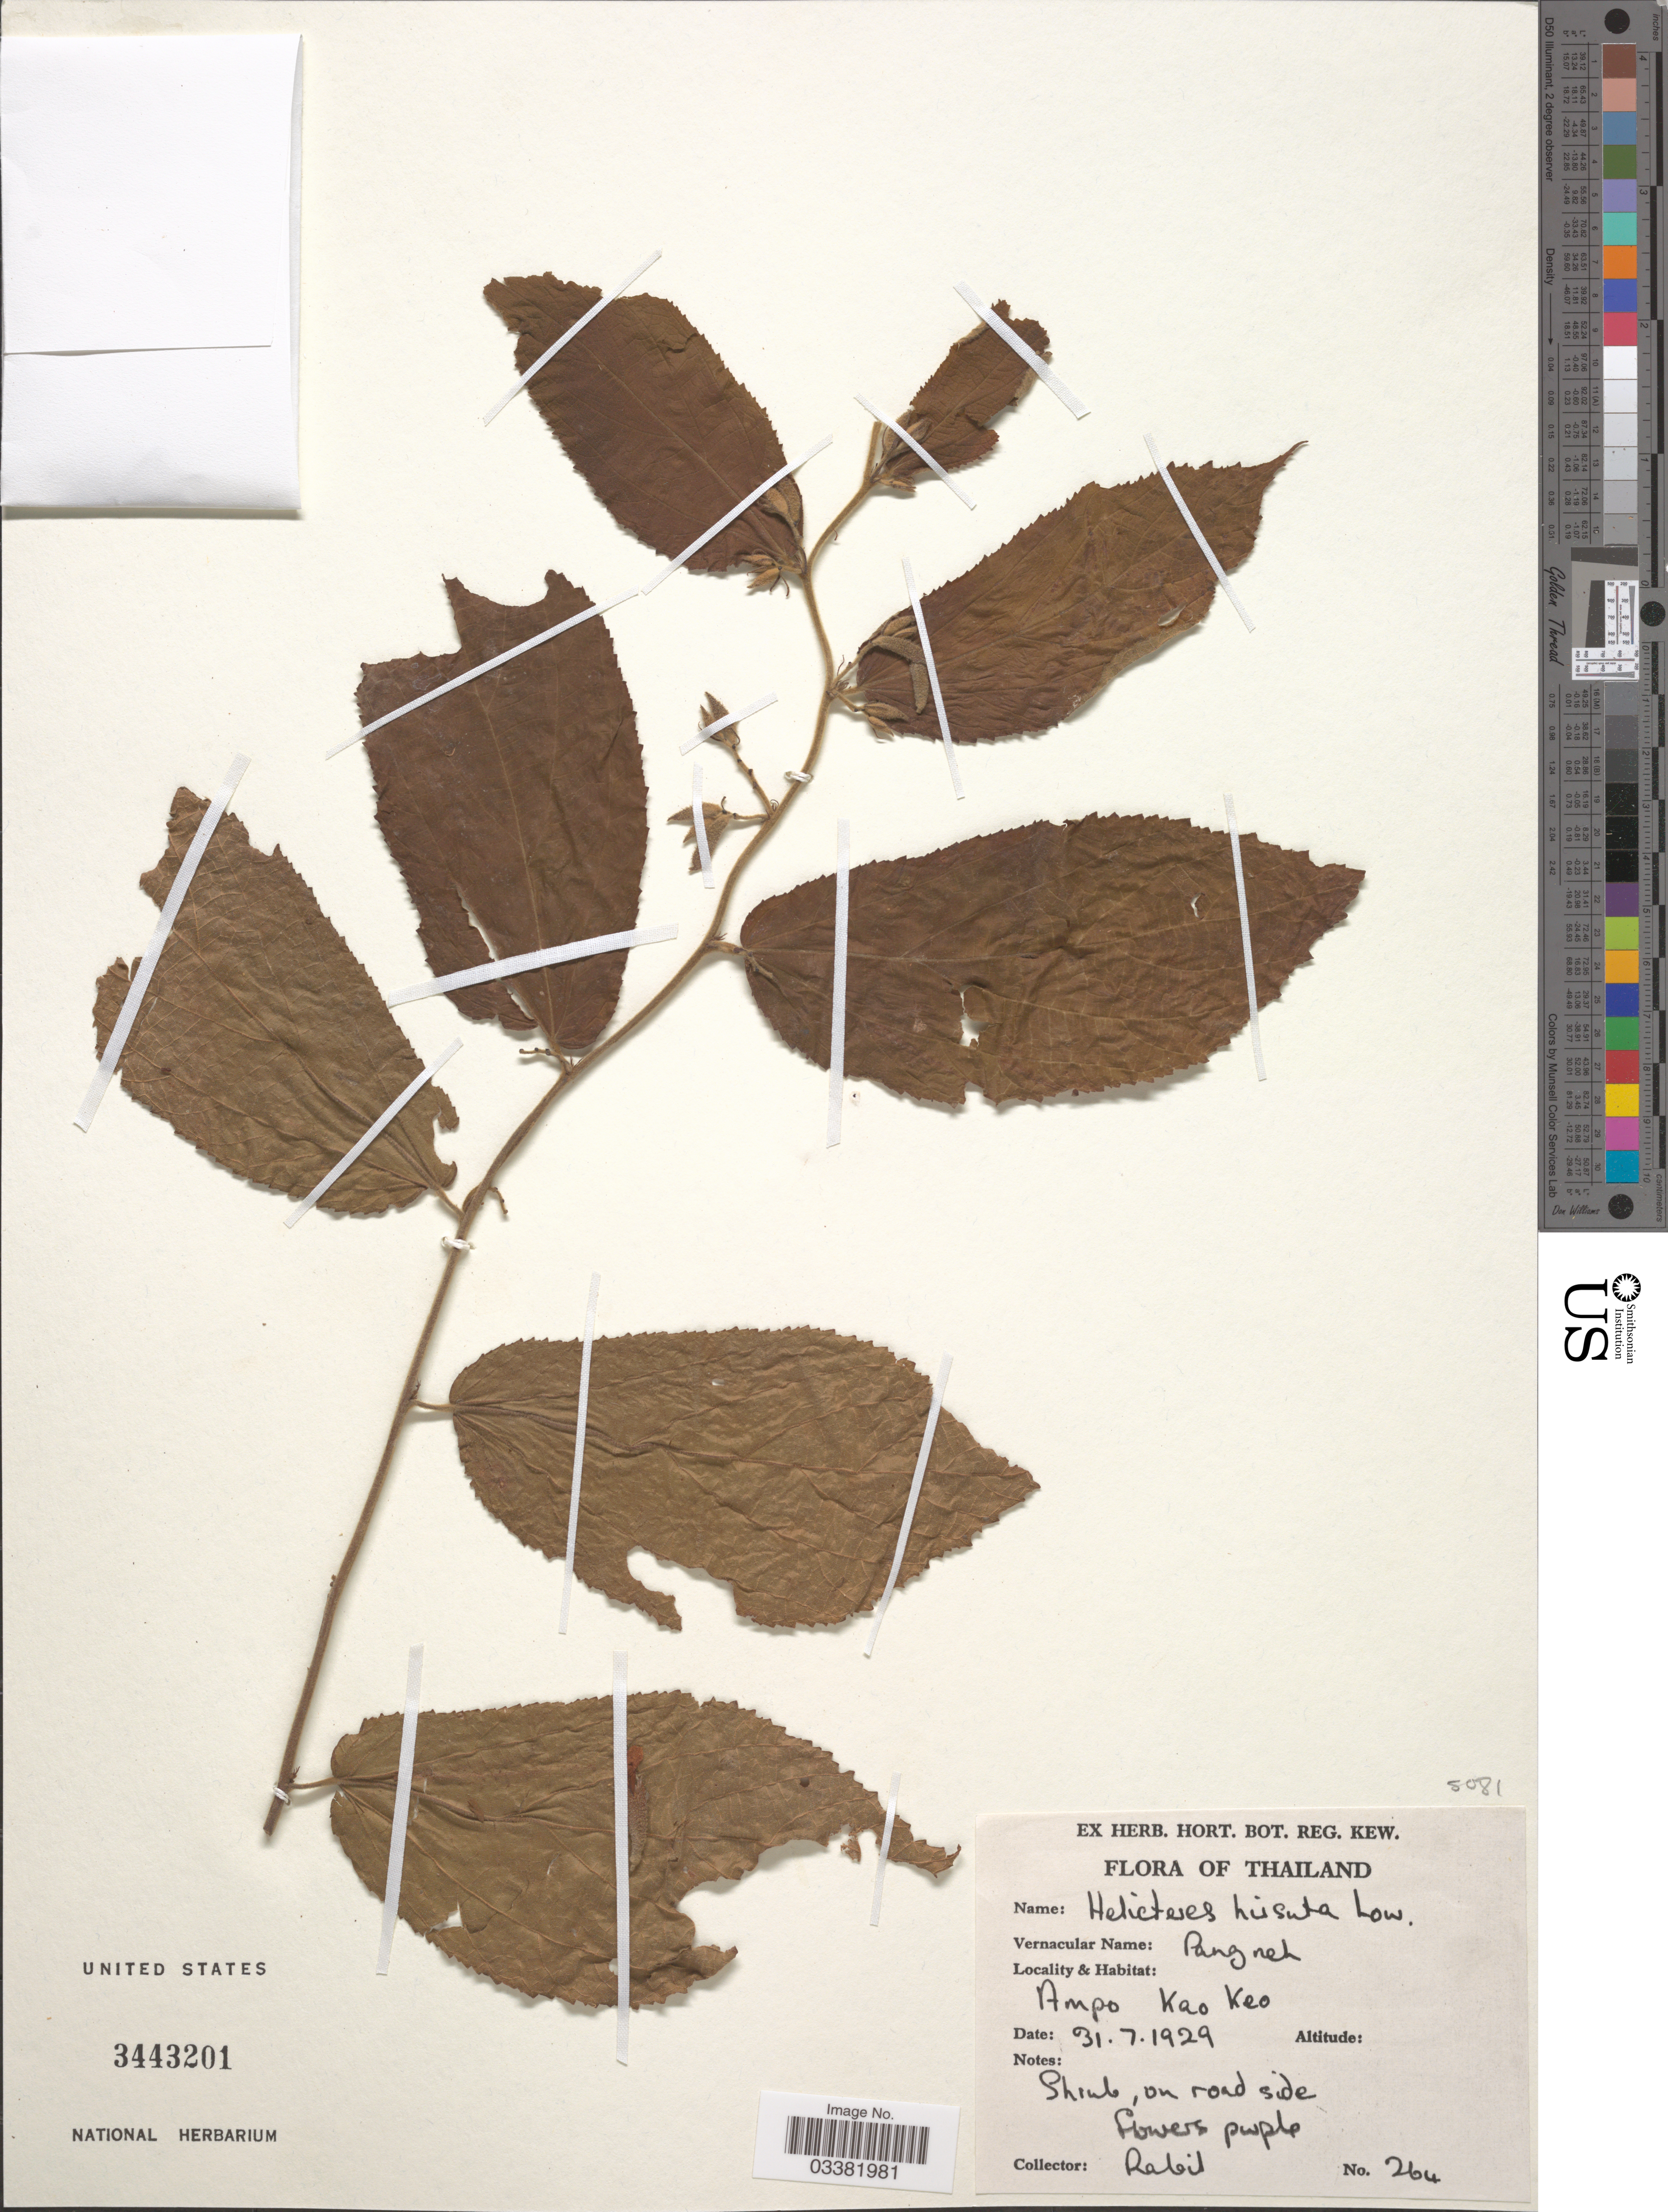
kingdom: Plantae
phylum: Tracheophyta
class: Magnoliopsida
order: Malvales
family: Malvaceae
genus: Helicteres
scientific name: Helicteres hirsuta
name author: Lour.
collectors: -. Rabil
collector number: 264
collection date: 1929-07-31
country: Thailand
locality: Ampo Kao Keo.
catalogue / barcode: US 3443201